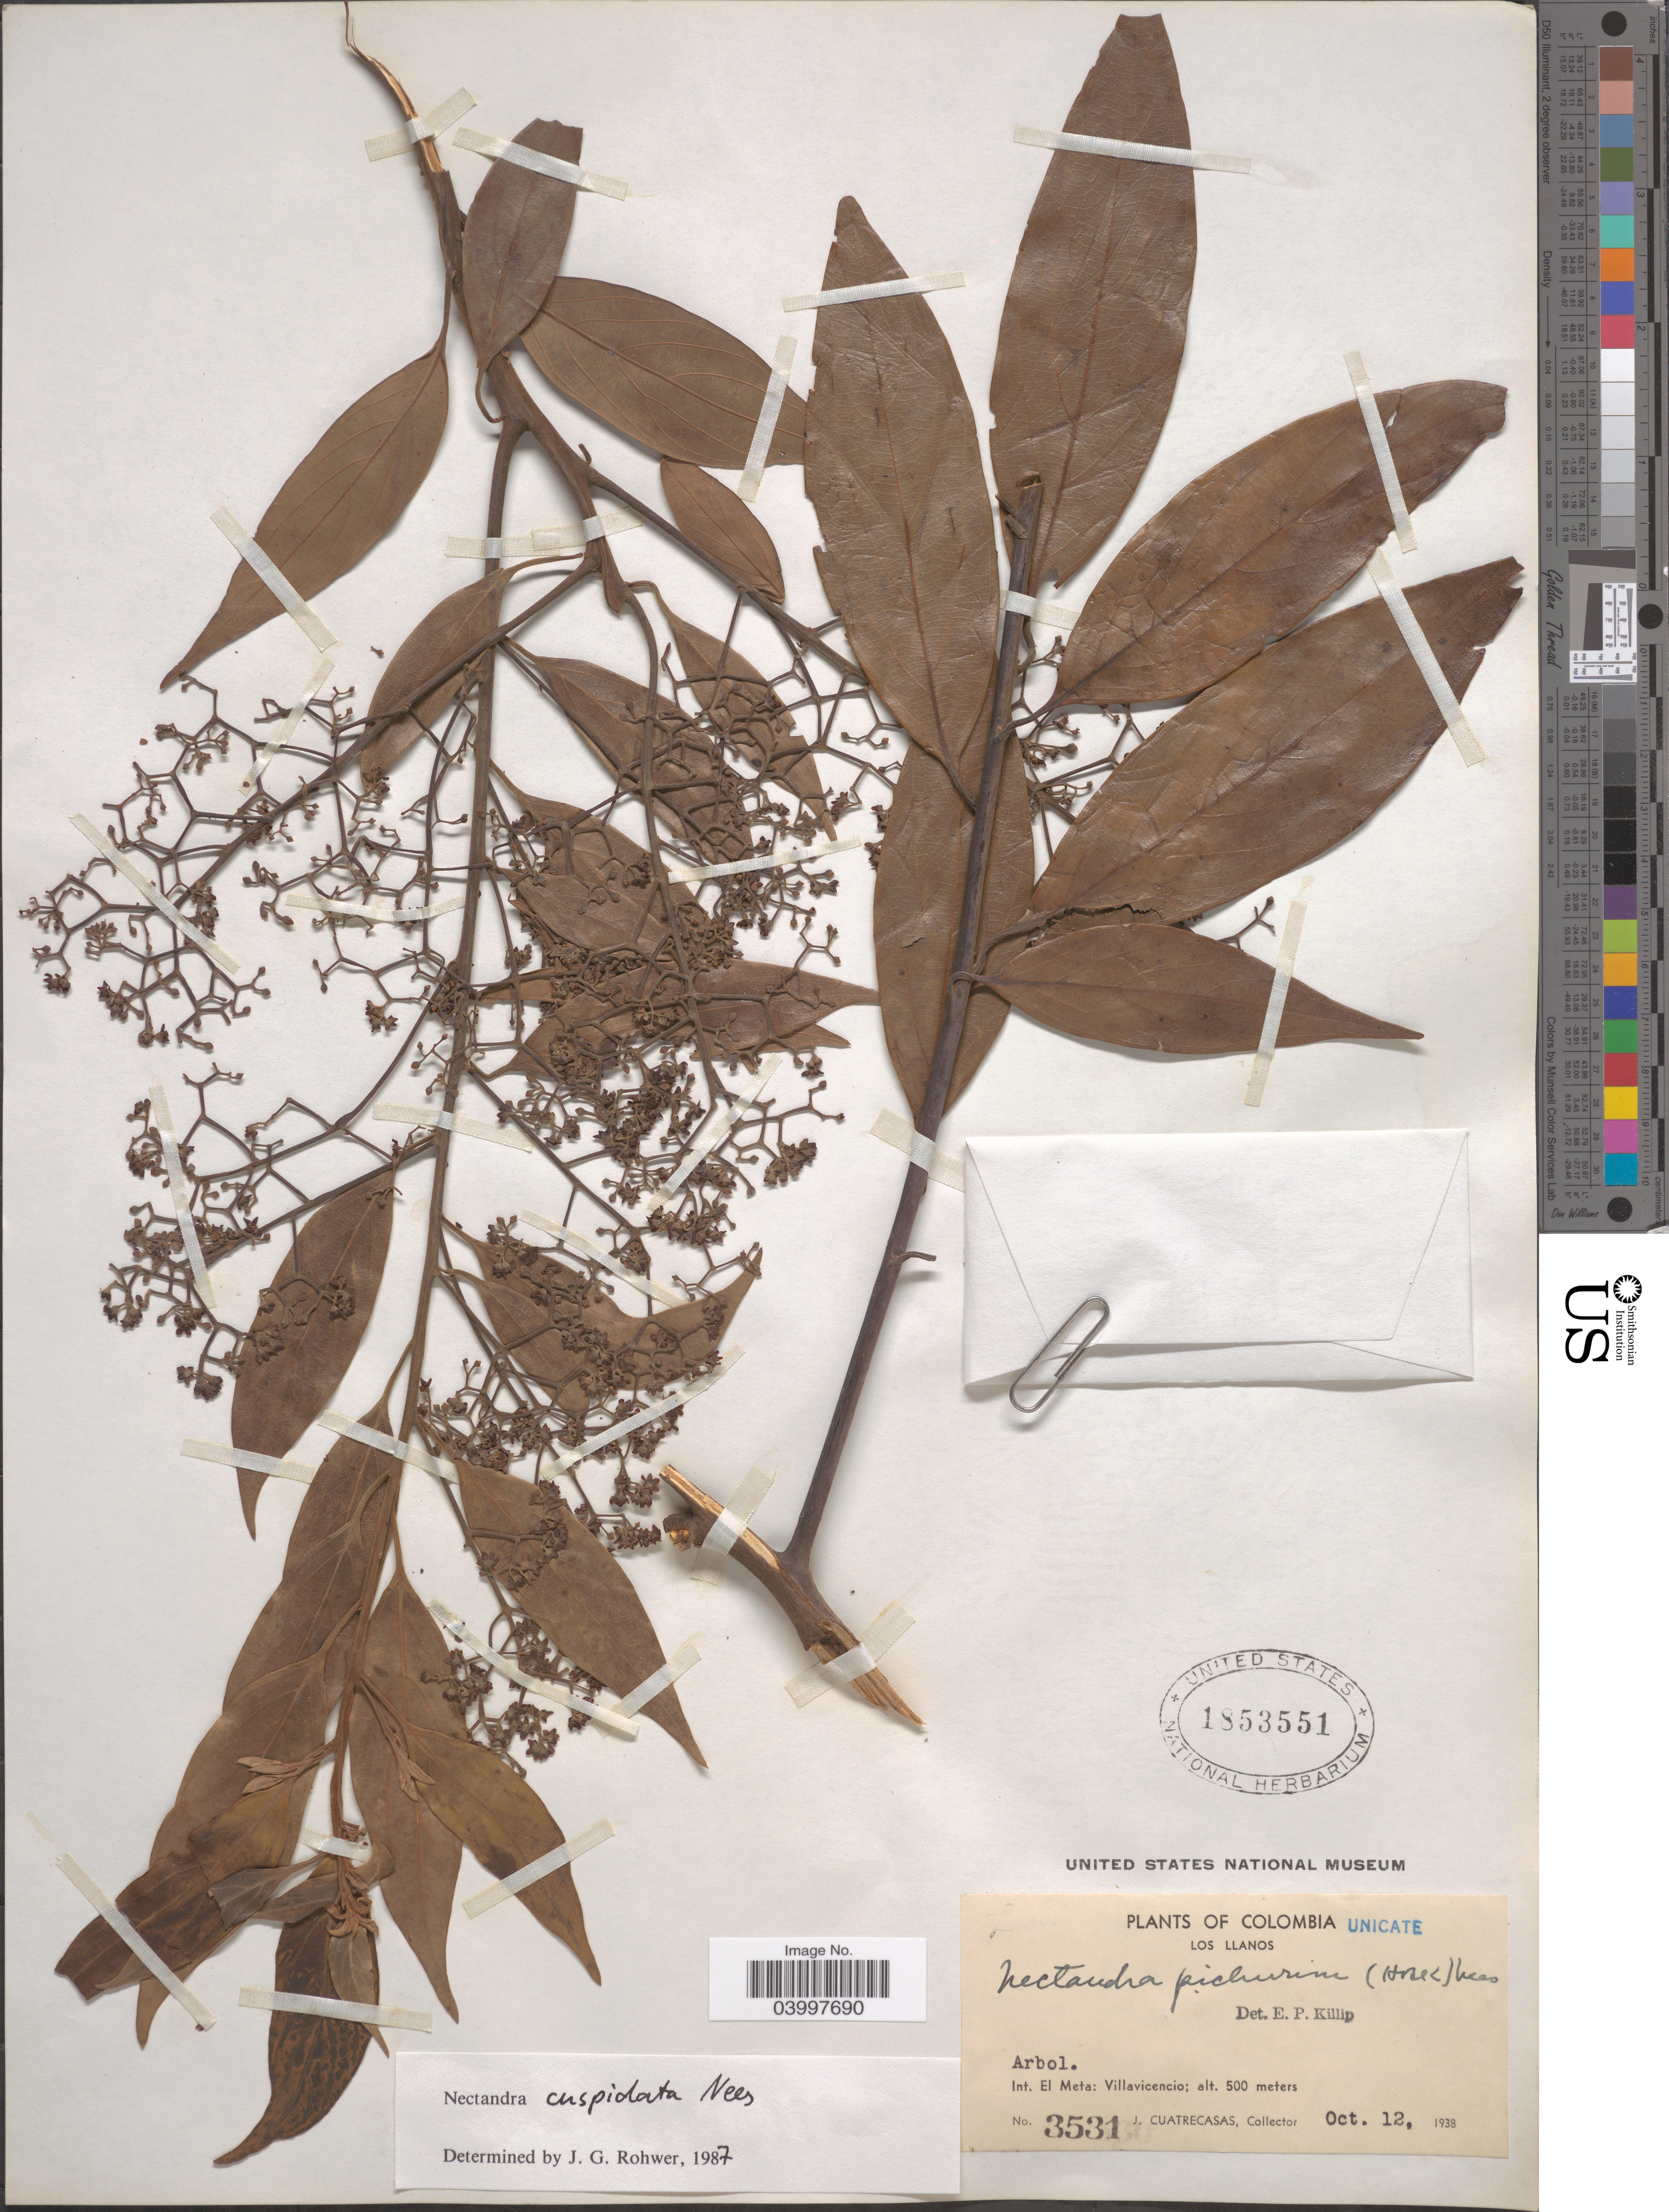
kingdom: Plantae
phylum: Tracheophyta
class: Magnoliopsida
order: Laurales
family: Lauraceae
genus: Nectandra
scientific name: Nectandra cuspidata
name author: Nees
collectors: J. Cuatrecasas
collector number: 3531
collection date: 1938-10-12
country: Colombia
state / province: Meta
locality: Los Llanos. Int. El Meta: Villavicencio.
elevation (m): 500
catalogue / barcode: US 1853551